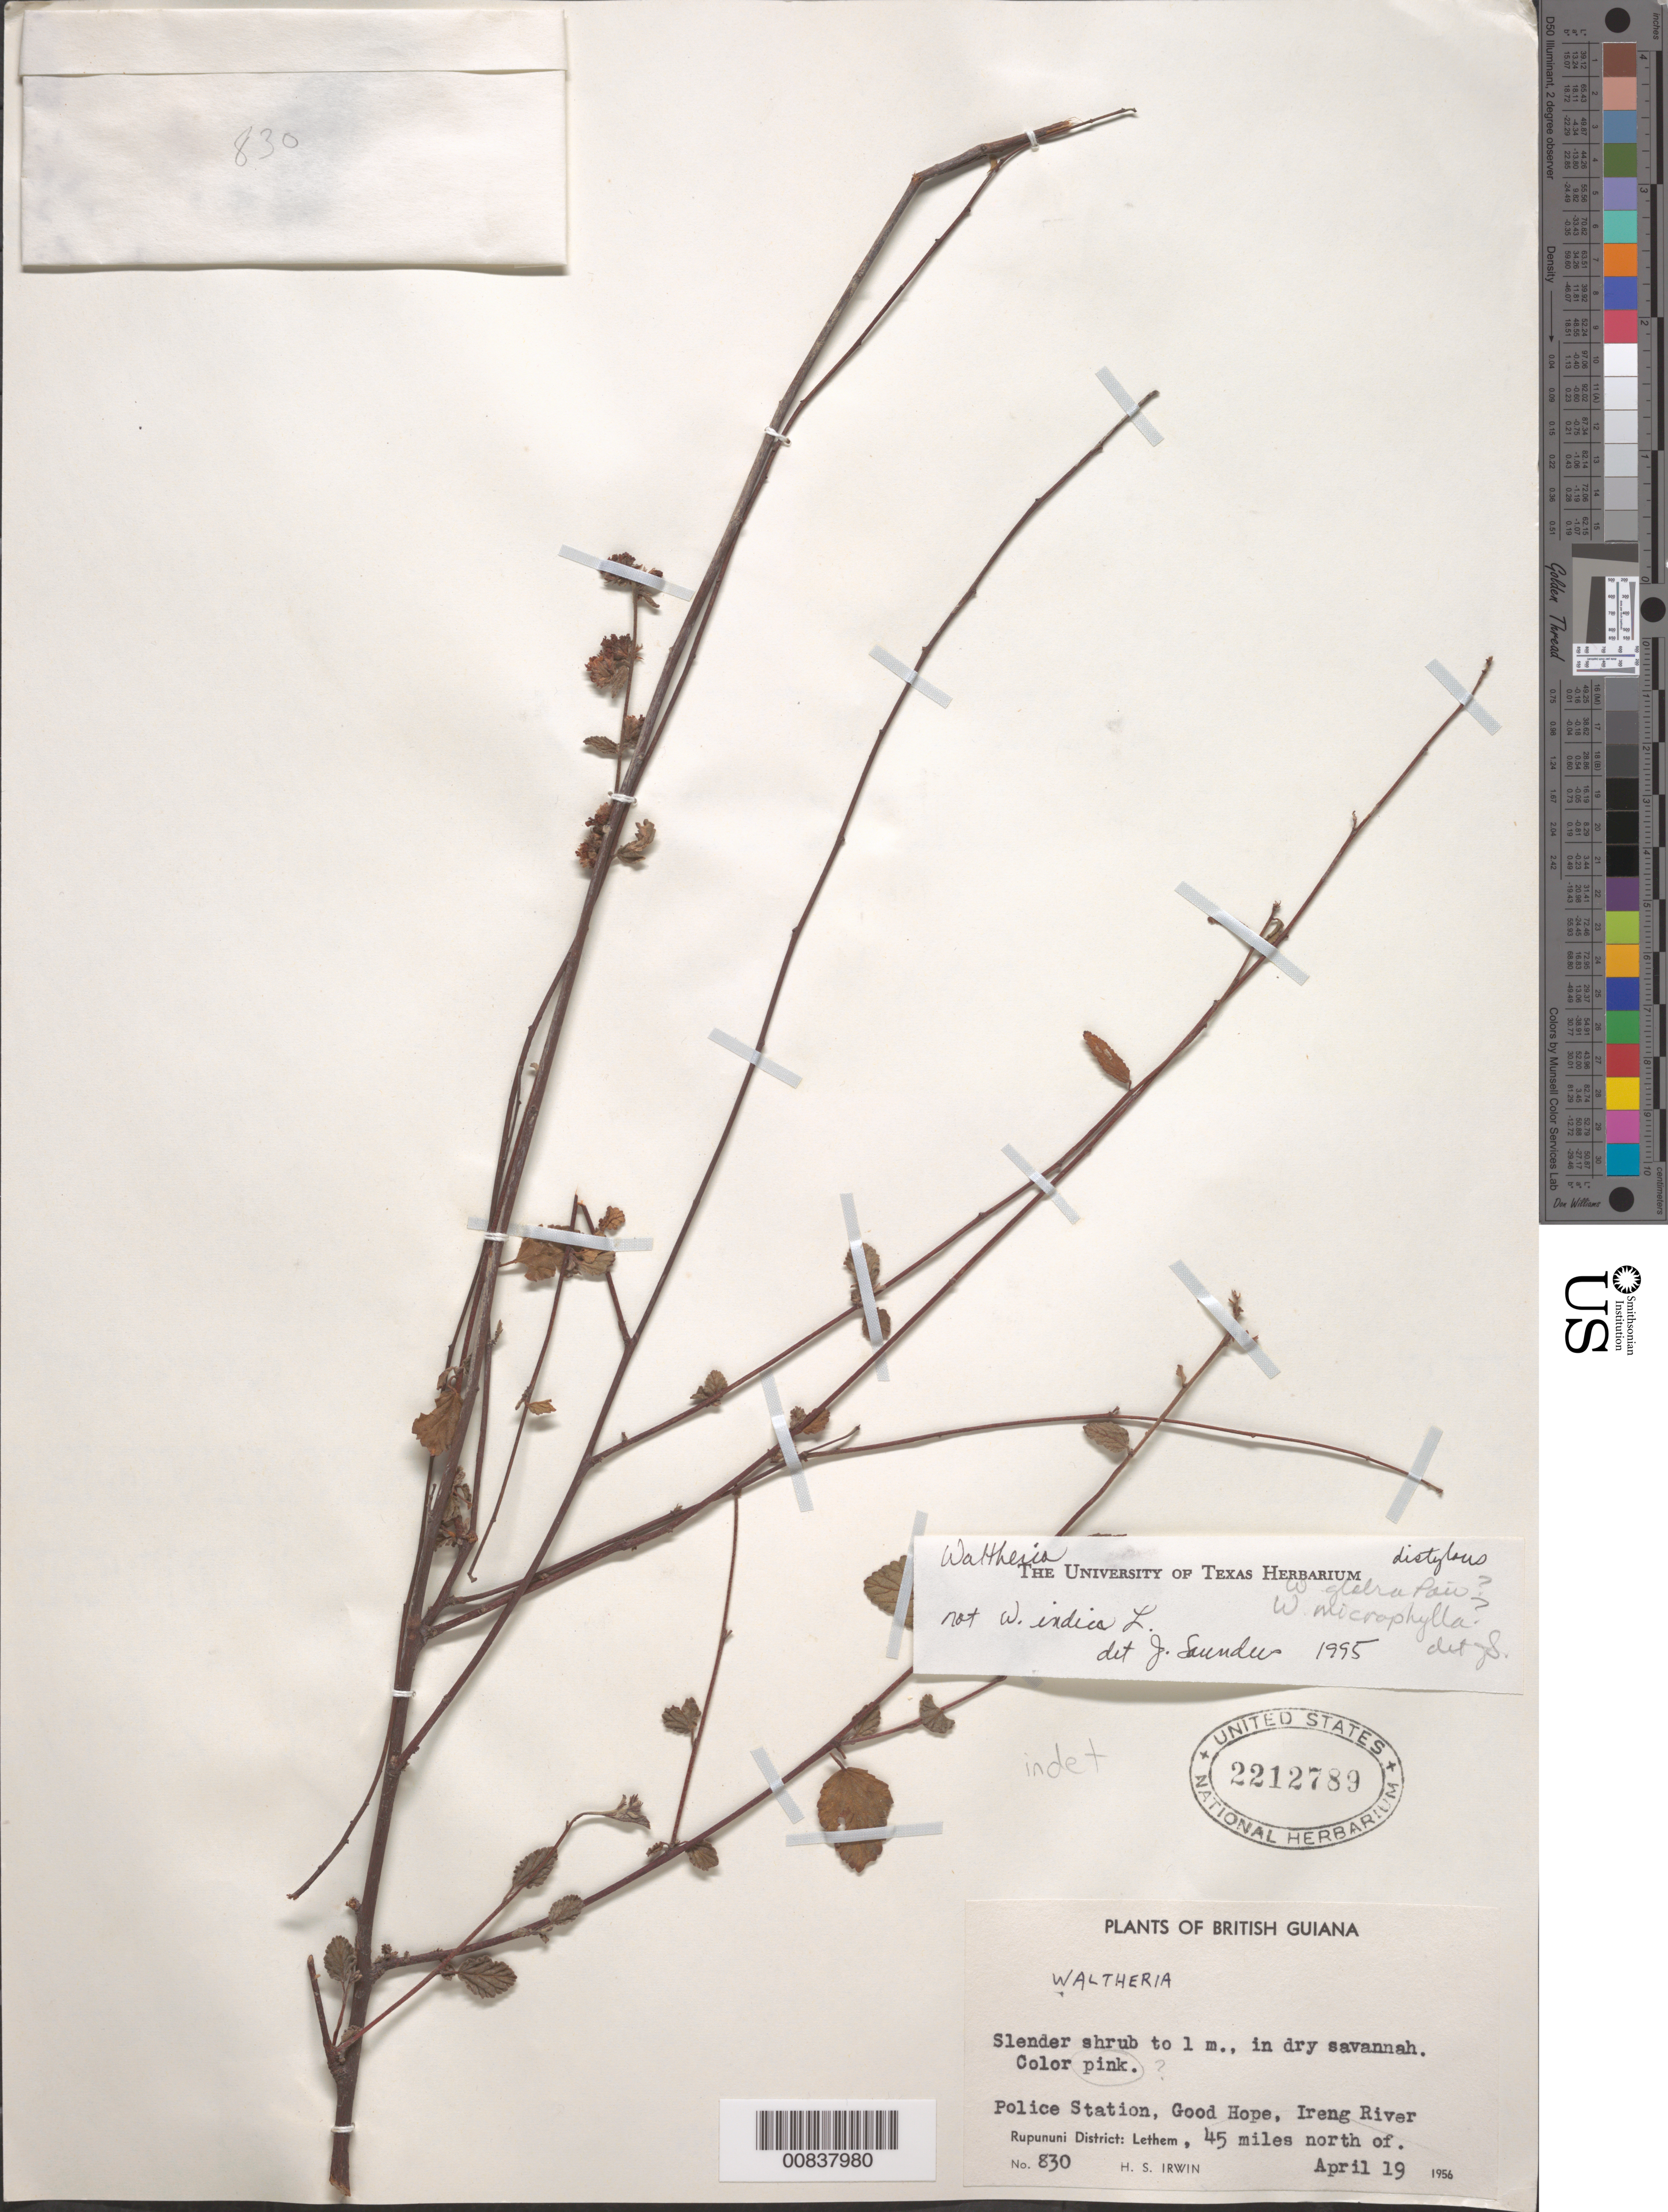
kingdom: Plantae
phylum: Tracheophyta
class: Magnoliopsida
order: Malvales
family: Malvaceae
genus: Waltheria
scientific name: Waltheria sp.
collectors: H. Irwin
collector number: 830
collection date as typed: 19-Apr-56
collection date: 1956-04-19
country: Guyana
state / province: U. Takutu-U. Essequibo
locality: Good Hope Ranch, 45 mi. N of Lethem, east bank of Takutu R.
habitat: Dry savannah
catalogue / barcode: US 2212789